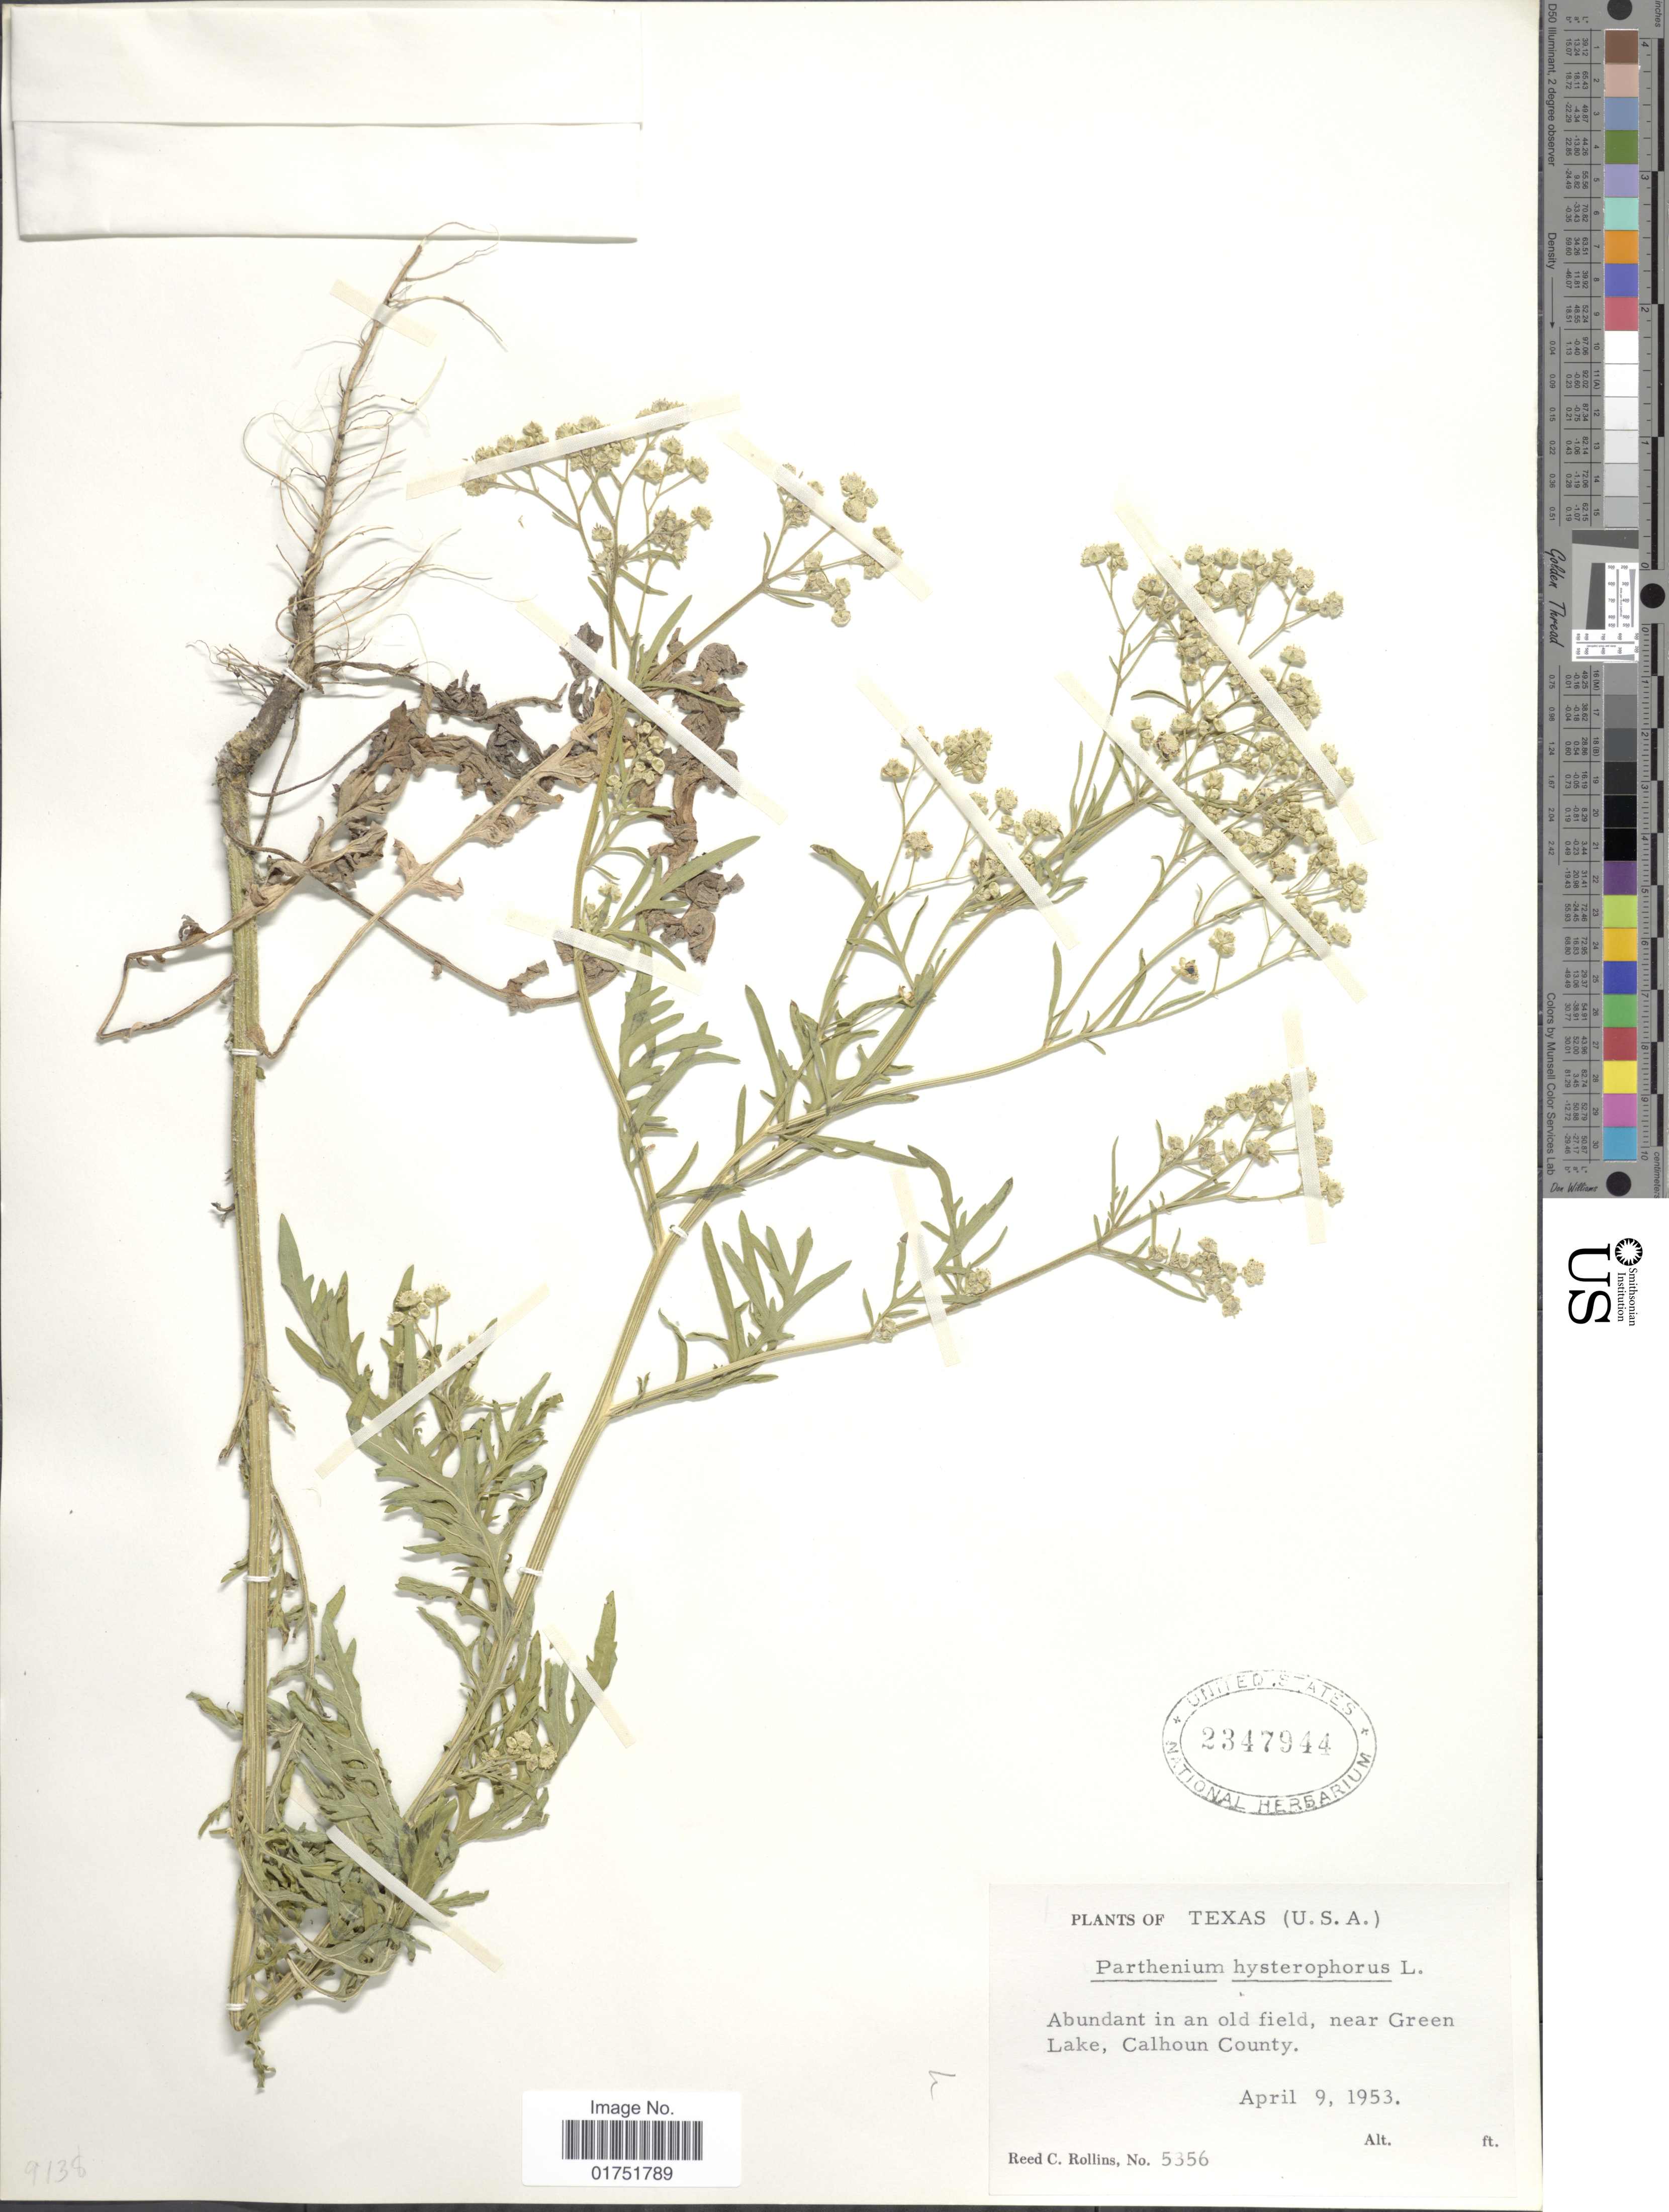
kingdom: Plantae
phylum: Tracheophyta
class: Magnoliopsida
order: Asterales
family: Asteraceae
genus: Parthenium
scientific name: Parthenium hysterophorus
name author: L.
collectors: R. C. Rollins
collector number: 5356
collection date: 1953-04-09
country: United States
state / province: Texas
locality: U.S.A., near Green Lake, Calhoun County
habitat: abundant in an old field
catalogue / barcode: US 2347944